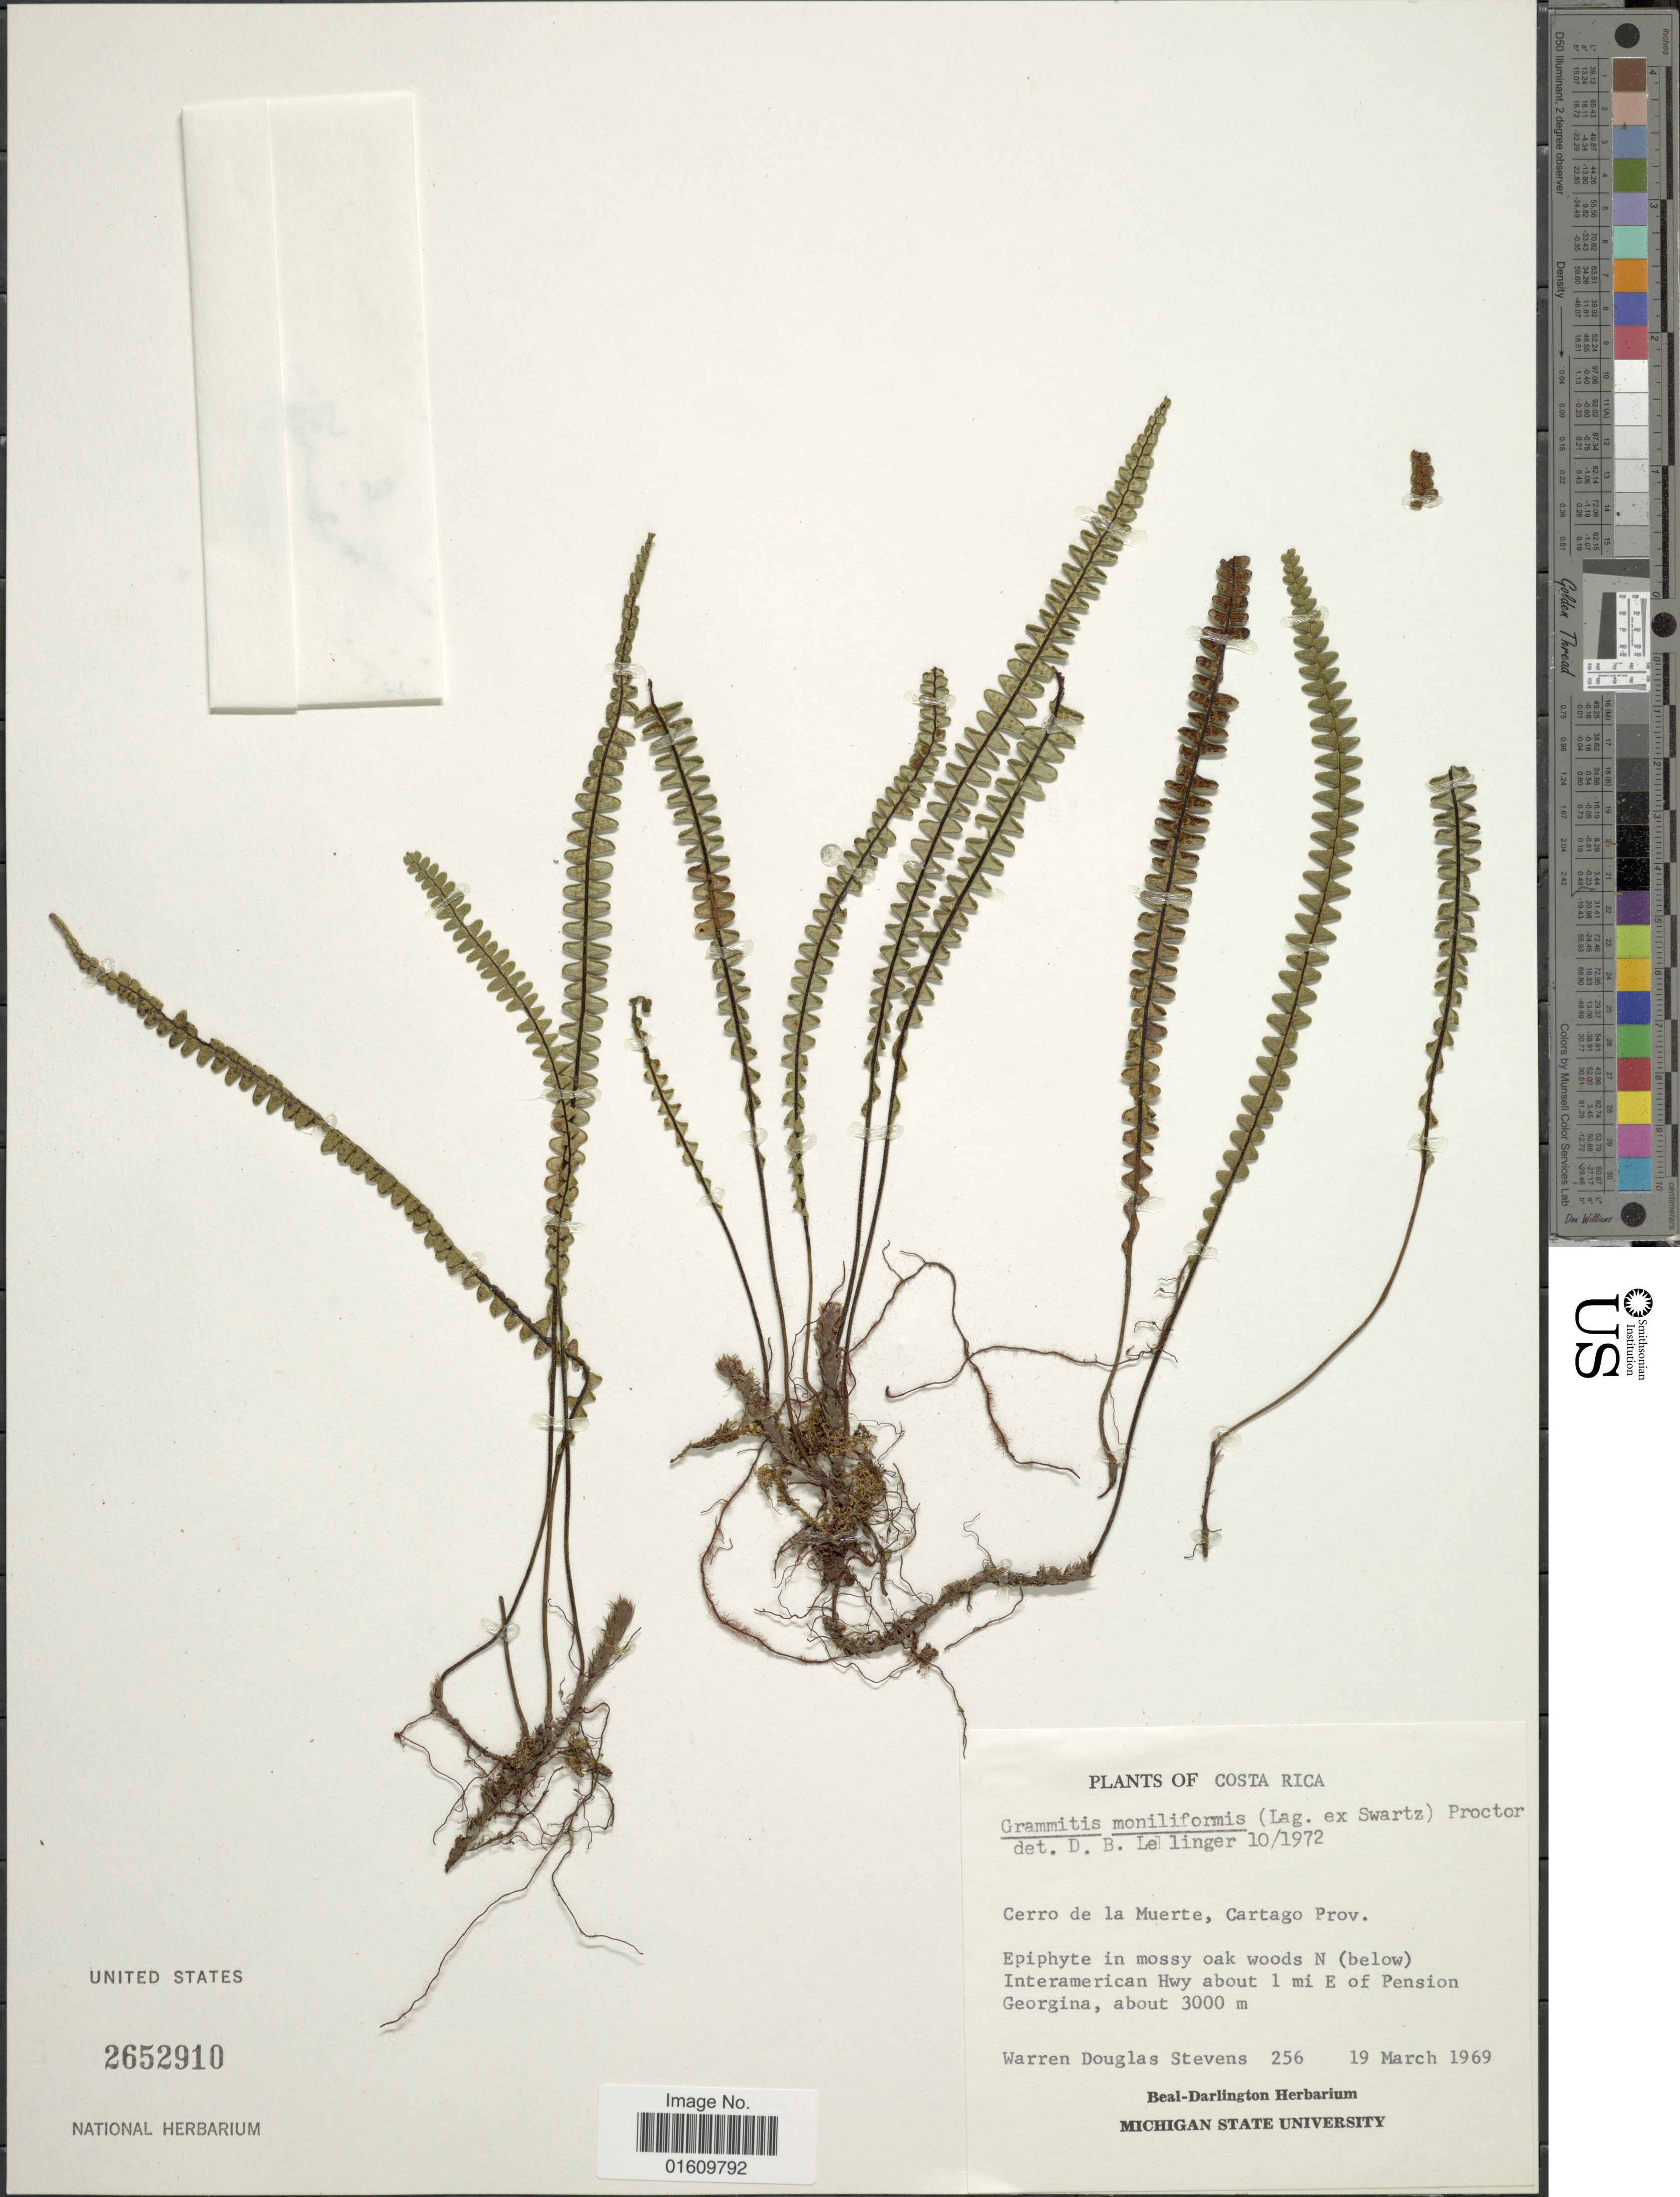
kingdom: Plantae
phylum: Tracheophyta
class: Polypodiopsida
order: Polypodiales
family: Polypodiaceae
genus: Melpomene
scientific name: Melpomene moniliformis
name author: (Lag. ex Sw.) A.R. Sm. & R.C. Moran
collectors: W. D. Stevens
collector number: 256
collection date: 1969-03-19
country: Costa Rica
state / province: Cartago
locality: Cerro de la Muerte, Cartago Prov, Epiphyte in mossy oak woods N ( below ) Interamerican Hwy about 1 mi E of Pension Georgina.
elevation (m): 3000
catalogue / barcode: US 2652910